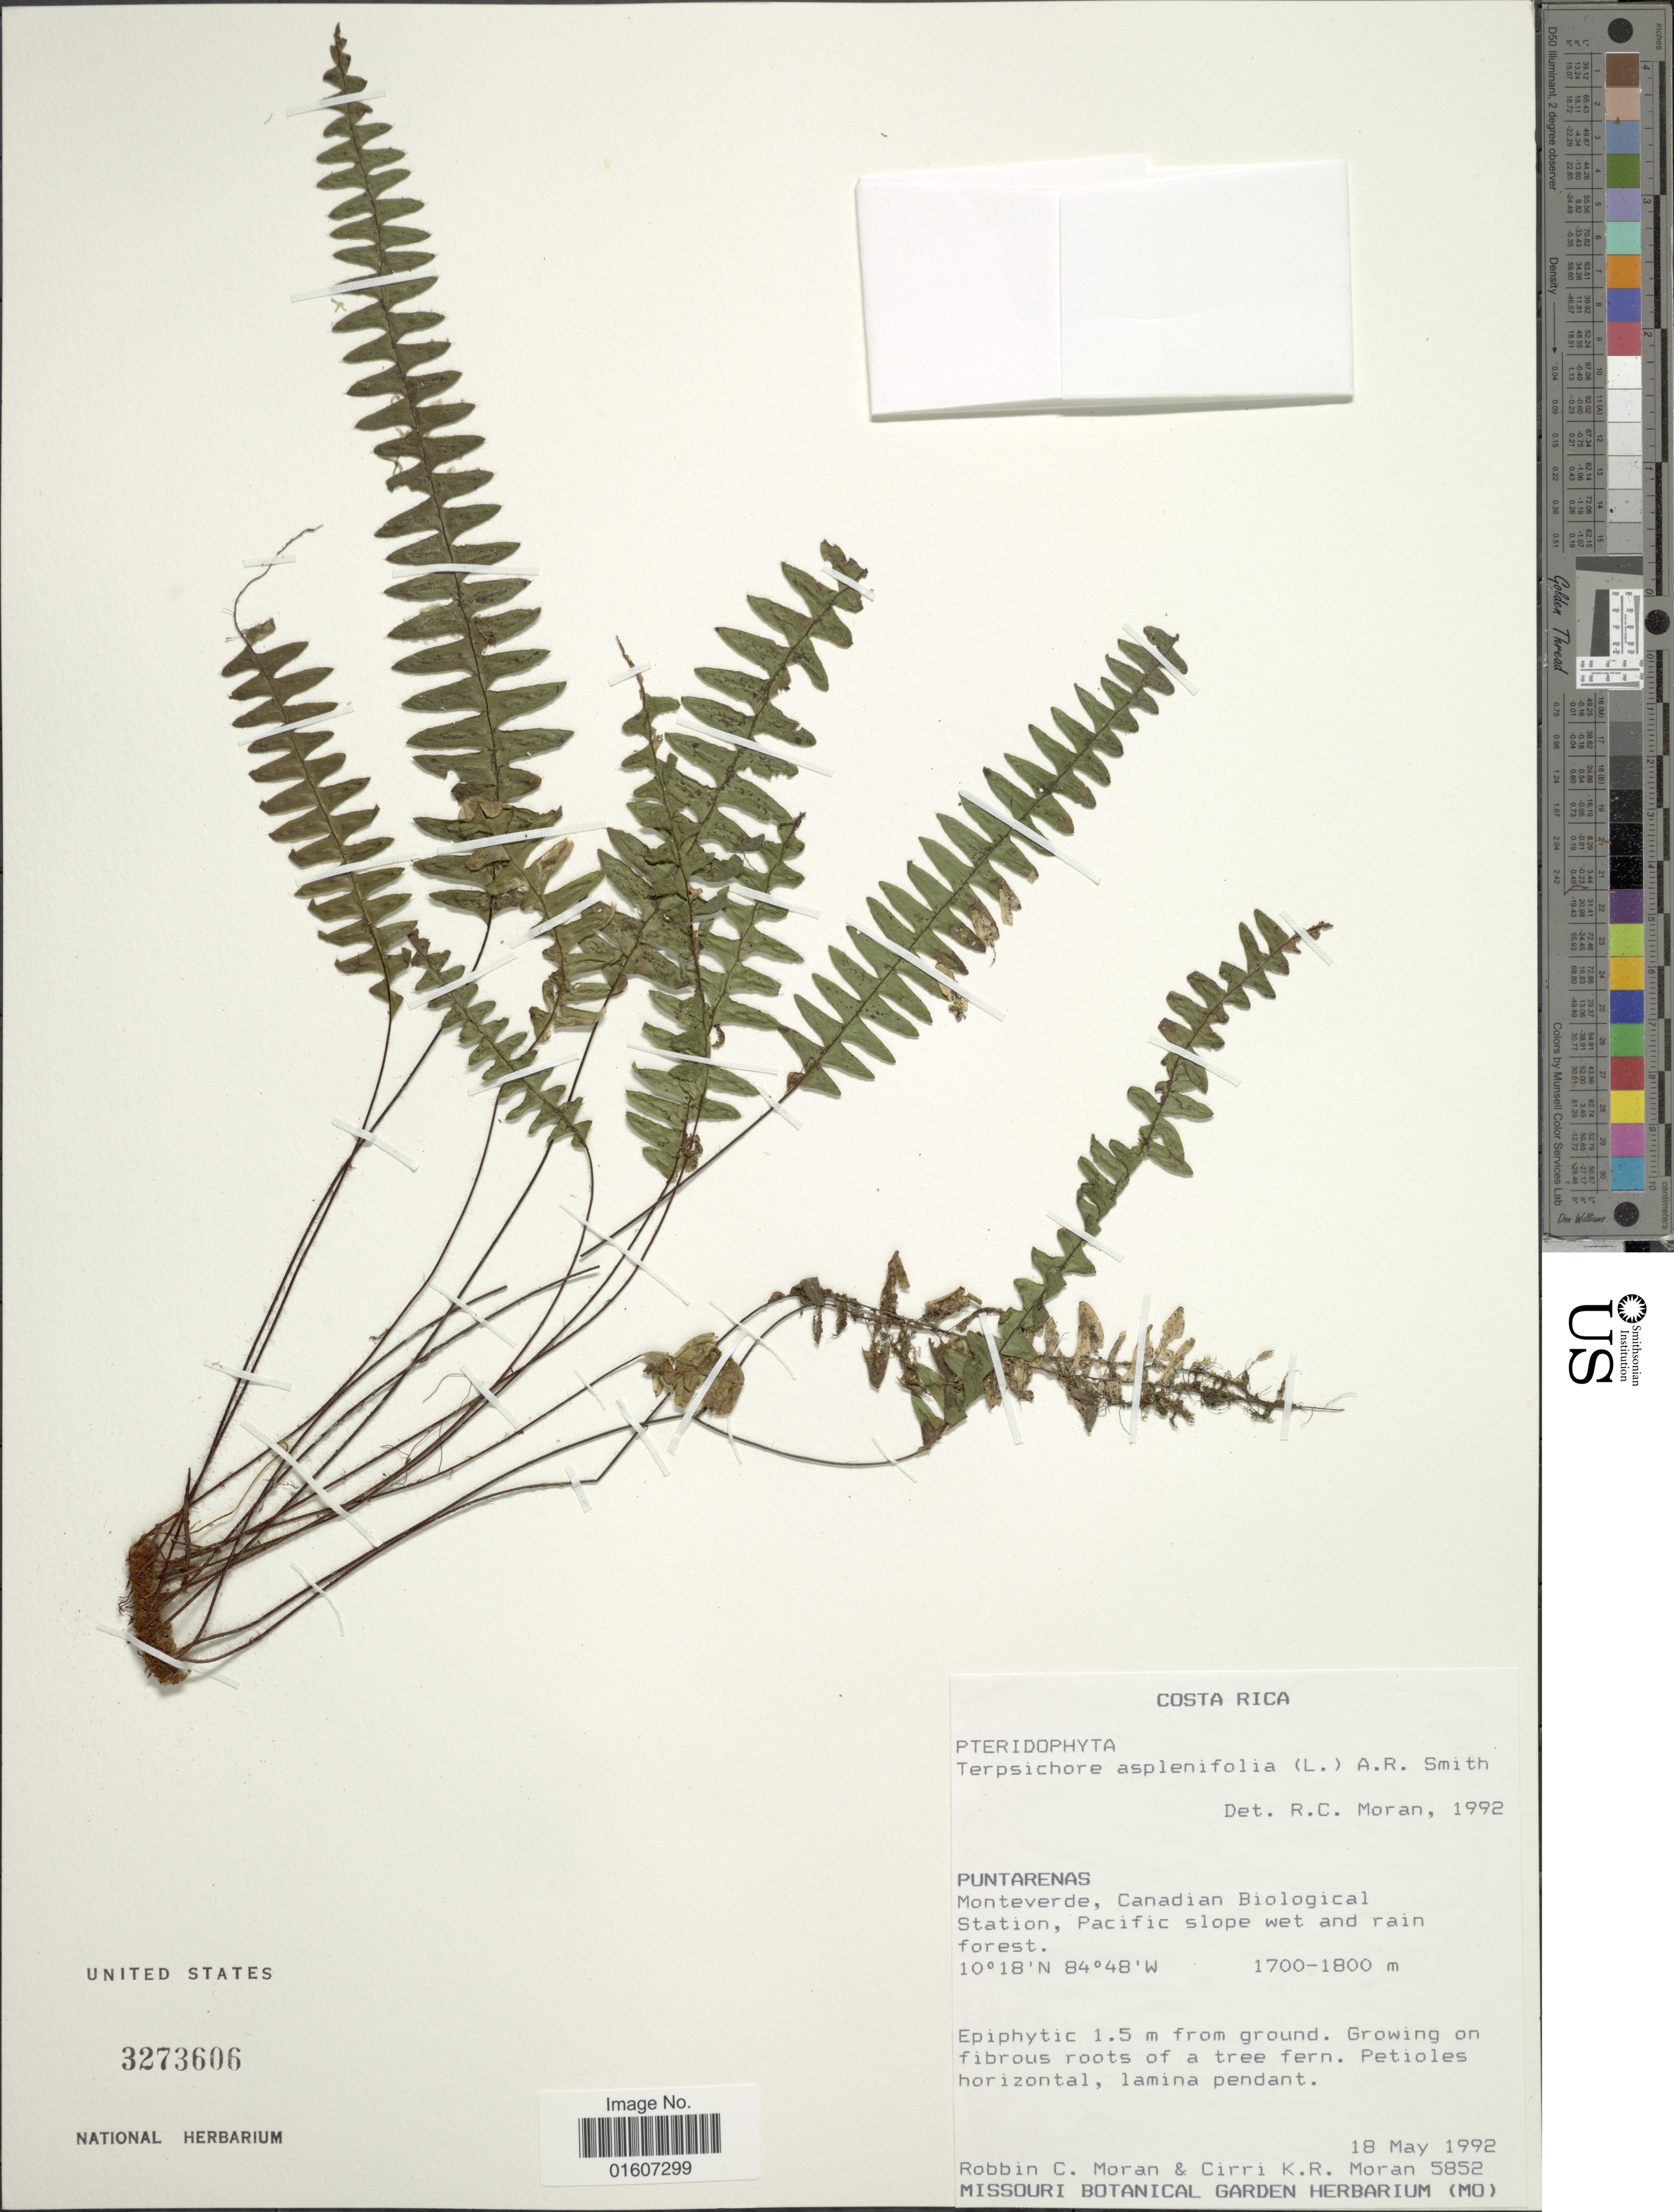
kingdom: Plantae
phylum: Tracheophyta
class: Polypodiopsida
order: Polypodiales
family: Polypodiaceae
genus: Terpsichore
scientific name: Terpsichore asplenifolia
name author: (L.) A.R. Sm.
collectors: R. C. Moran & C. Moran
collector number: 5852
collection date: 1992-05-18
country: Costa Rica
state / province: Puntarenas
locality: Monteverde, Canadian Biological Station, Pacific slope wet and rain forest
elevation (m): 1700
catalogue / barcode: US 3273606